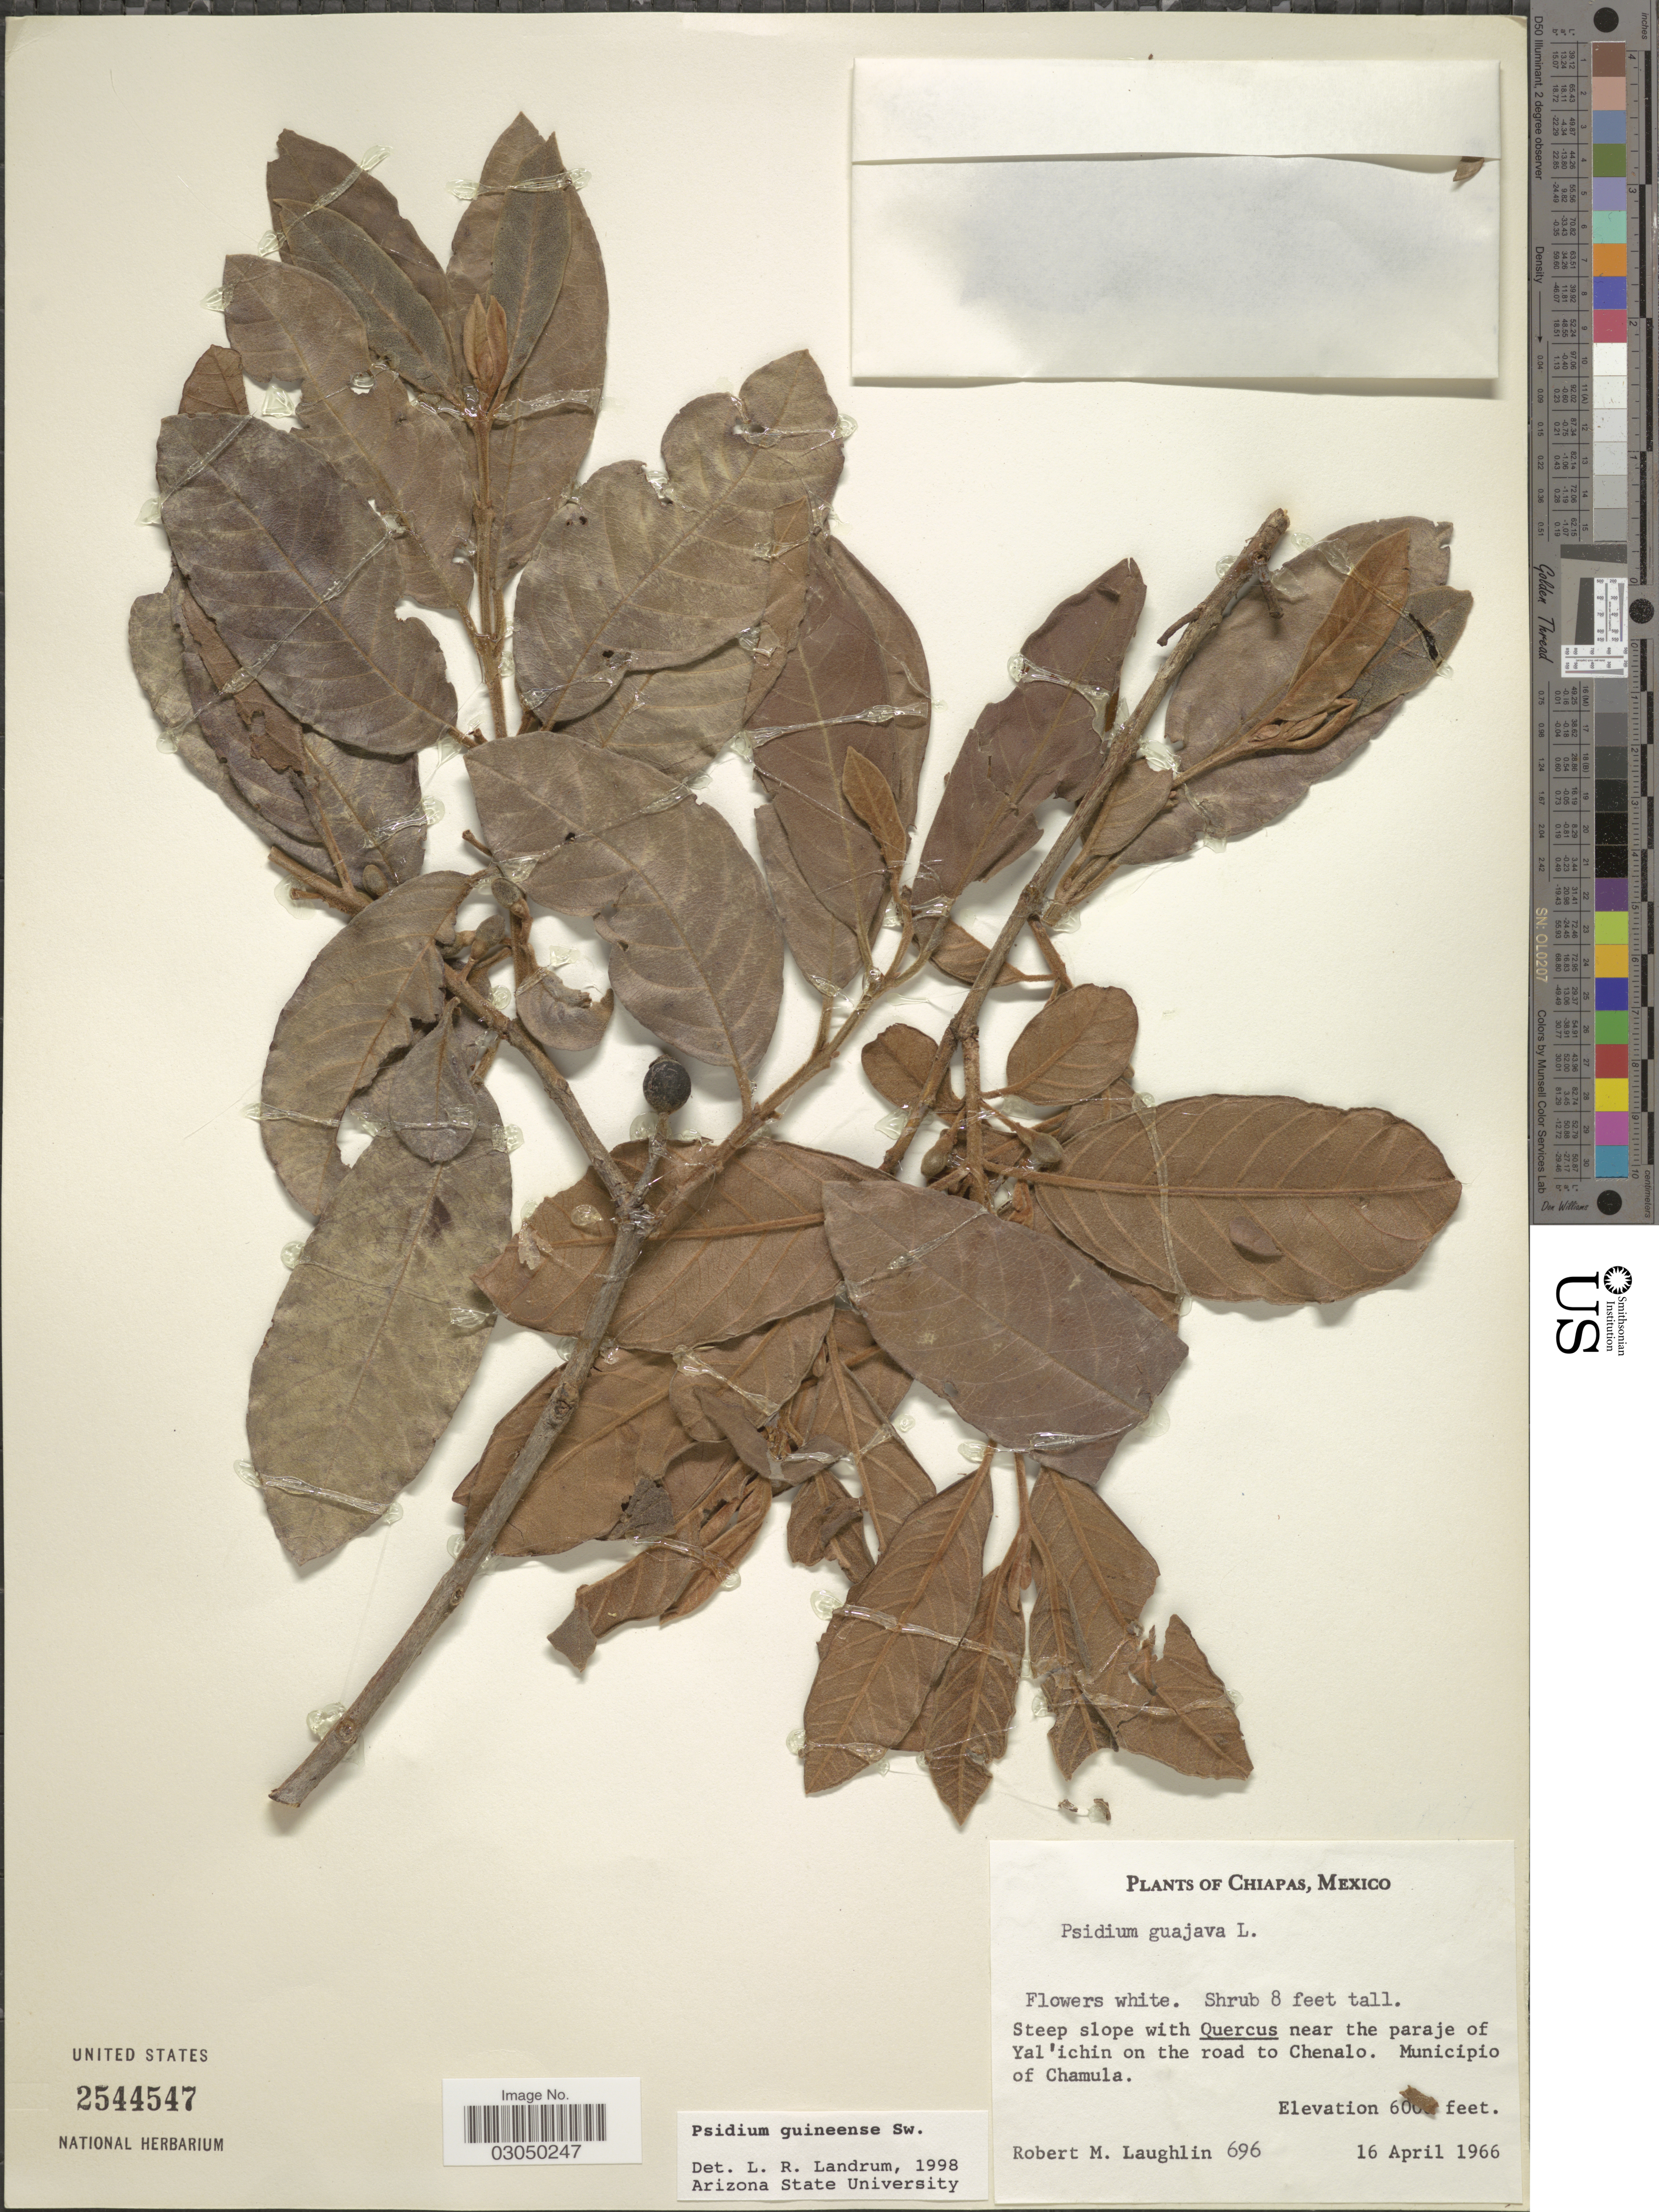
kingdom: Plantae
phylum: Tracheophyta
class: Magnoliopsida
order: Myrtales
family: Myrtaceae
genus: Psidium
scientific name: Psidium guineense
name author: Sw.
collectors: R. M. Laughlin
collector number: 696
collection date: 1966-04-16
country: Mexico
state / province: Chiapas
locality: Steep slope with Quercus near the paraje of Yal'ichin on the road to Chenalo. Municipio of Chamula.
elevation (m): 1829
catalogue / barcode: US 2544547